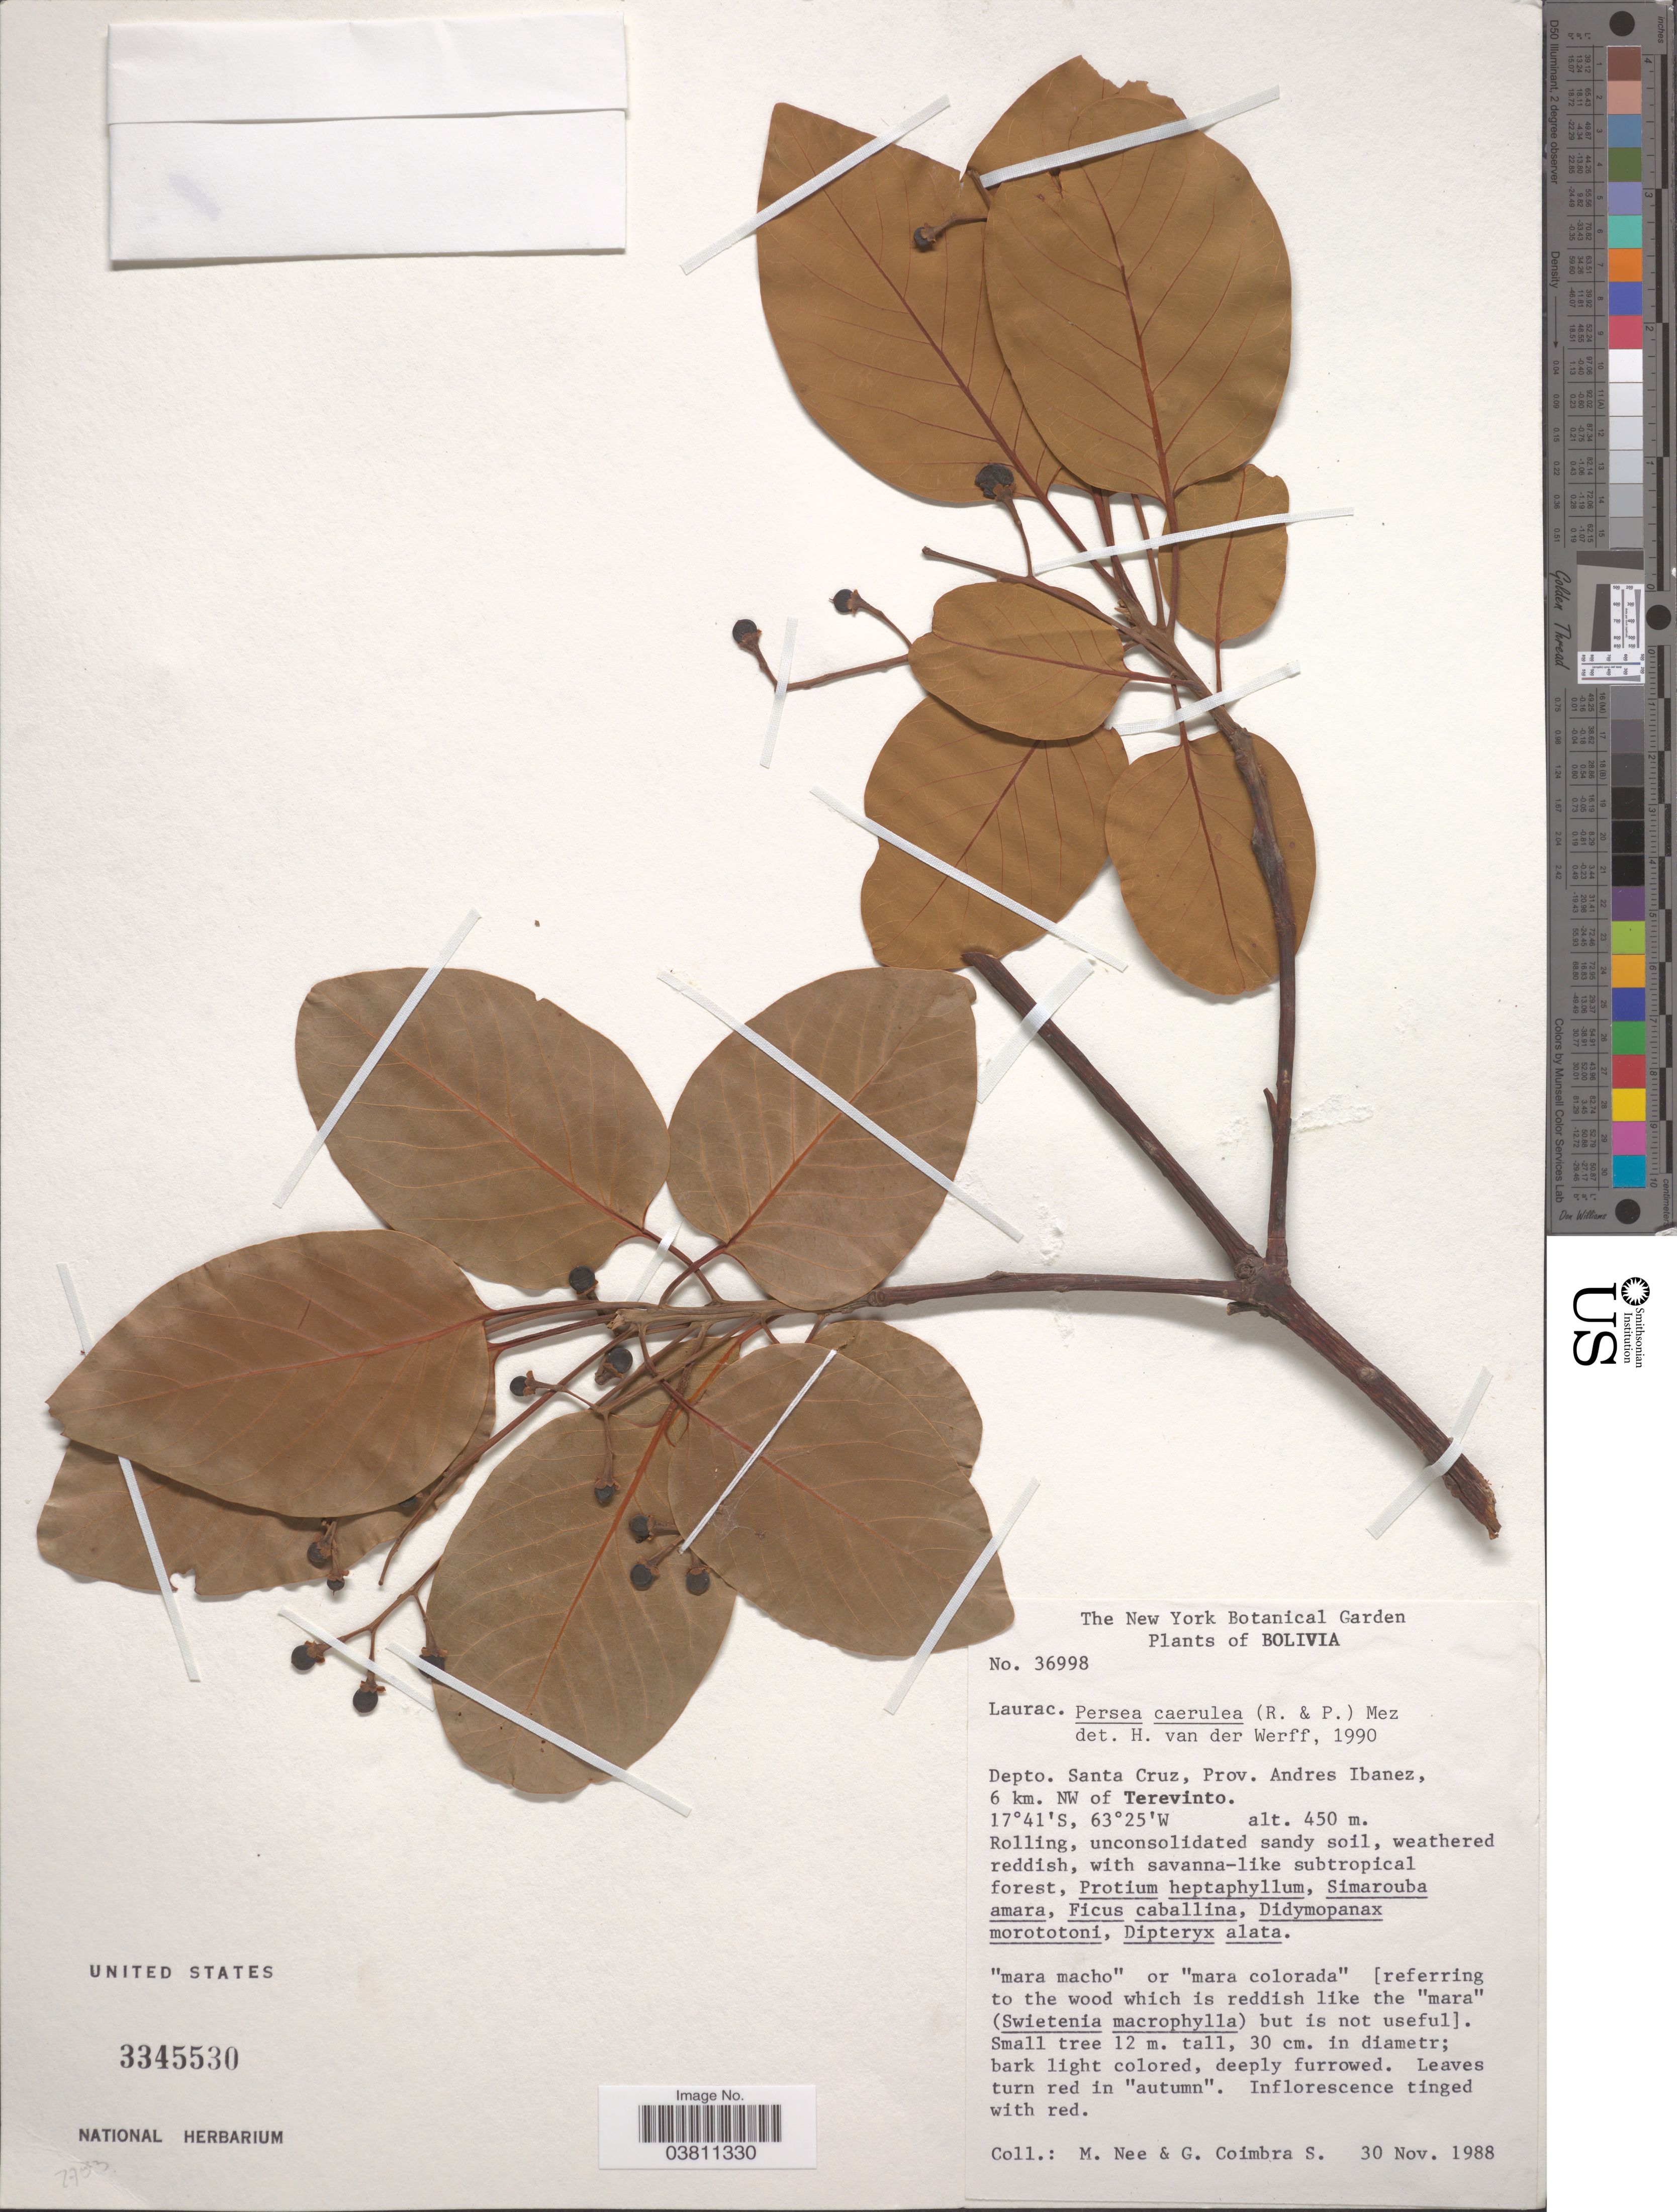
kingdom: Plantae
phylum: Tracheophyta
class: Magnoliopsida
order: Laurales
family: Lauraceae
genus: Persea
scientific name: Persea caerulea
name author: (Ruiz & Pav.) Mez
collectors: M. Nee & G. Coimbra S.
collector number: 36998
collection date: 1988-11-30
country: Bolivia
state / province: Santa Cruz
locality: Depto. Santa Cruz, Prov. Andres Ibanez, 6 km. NW of Terevinto.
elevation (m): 450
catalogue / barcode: US 3345530